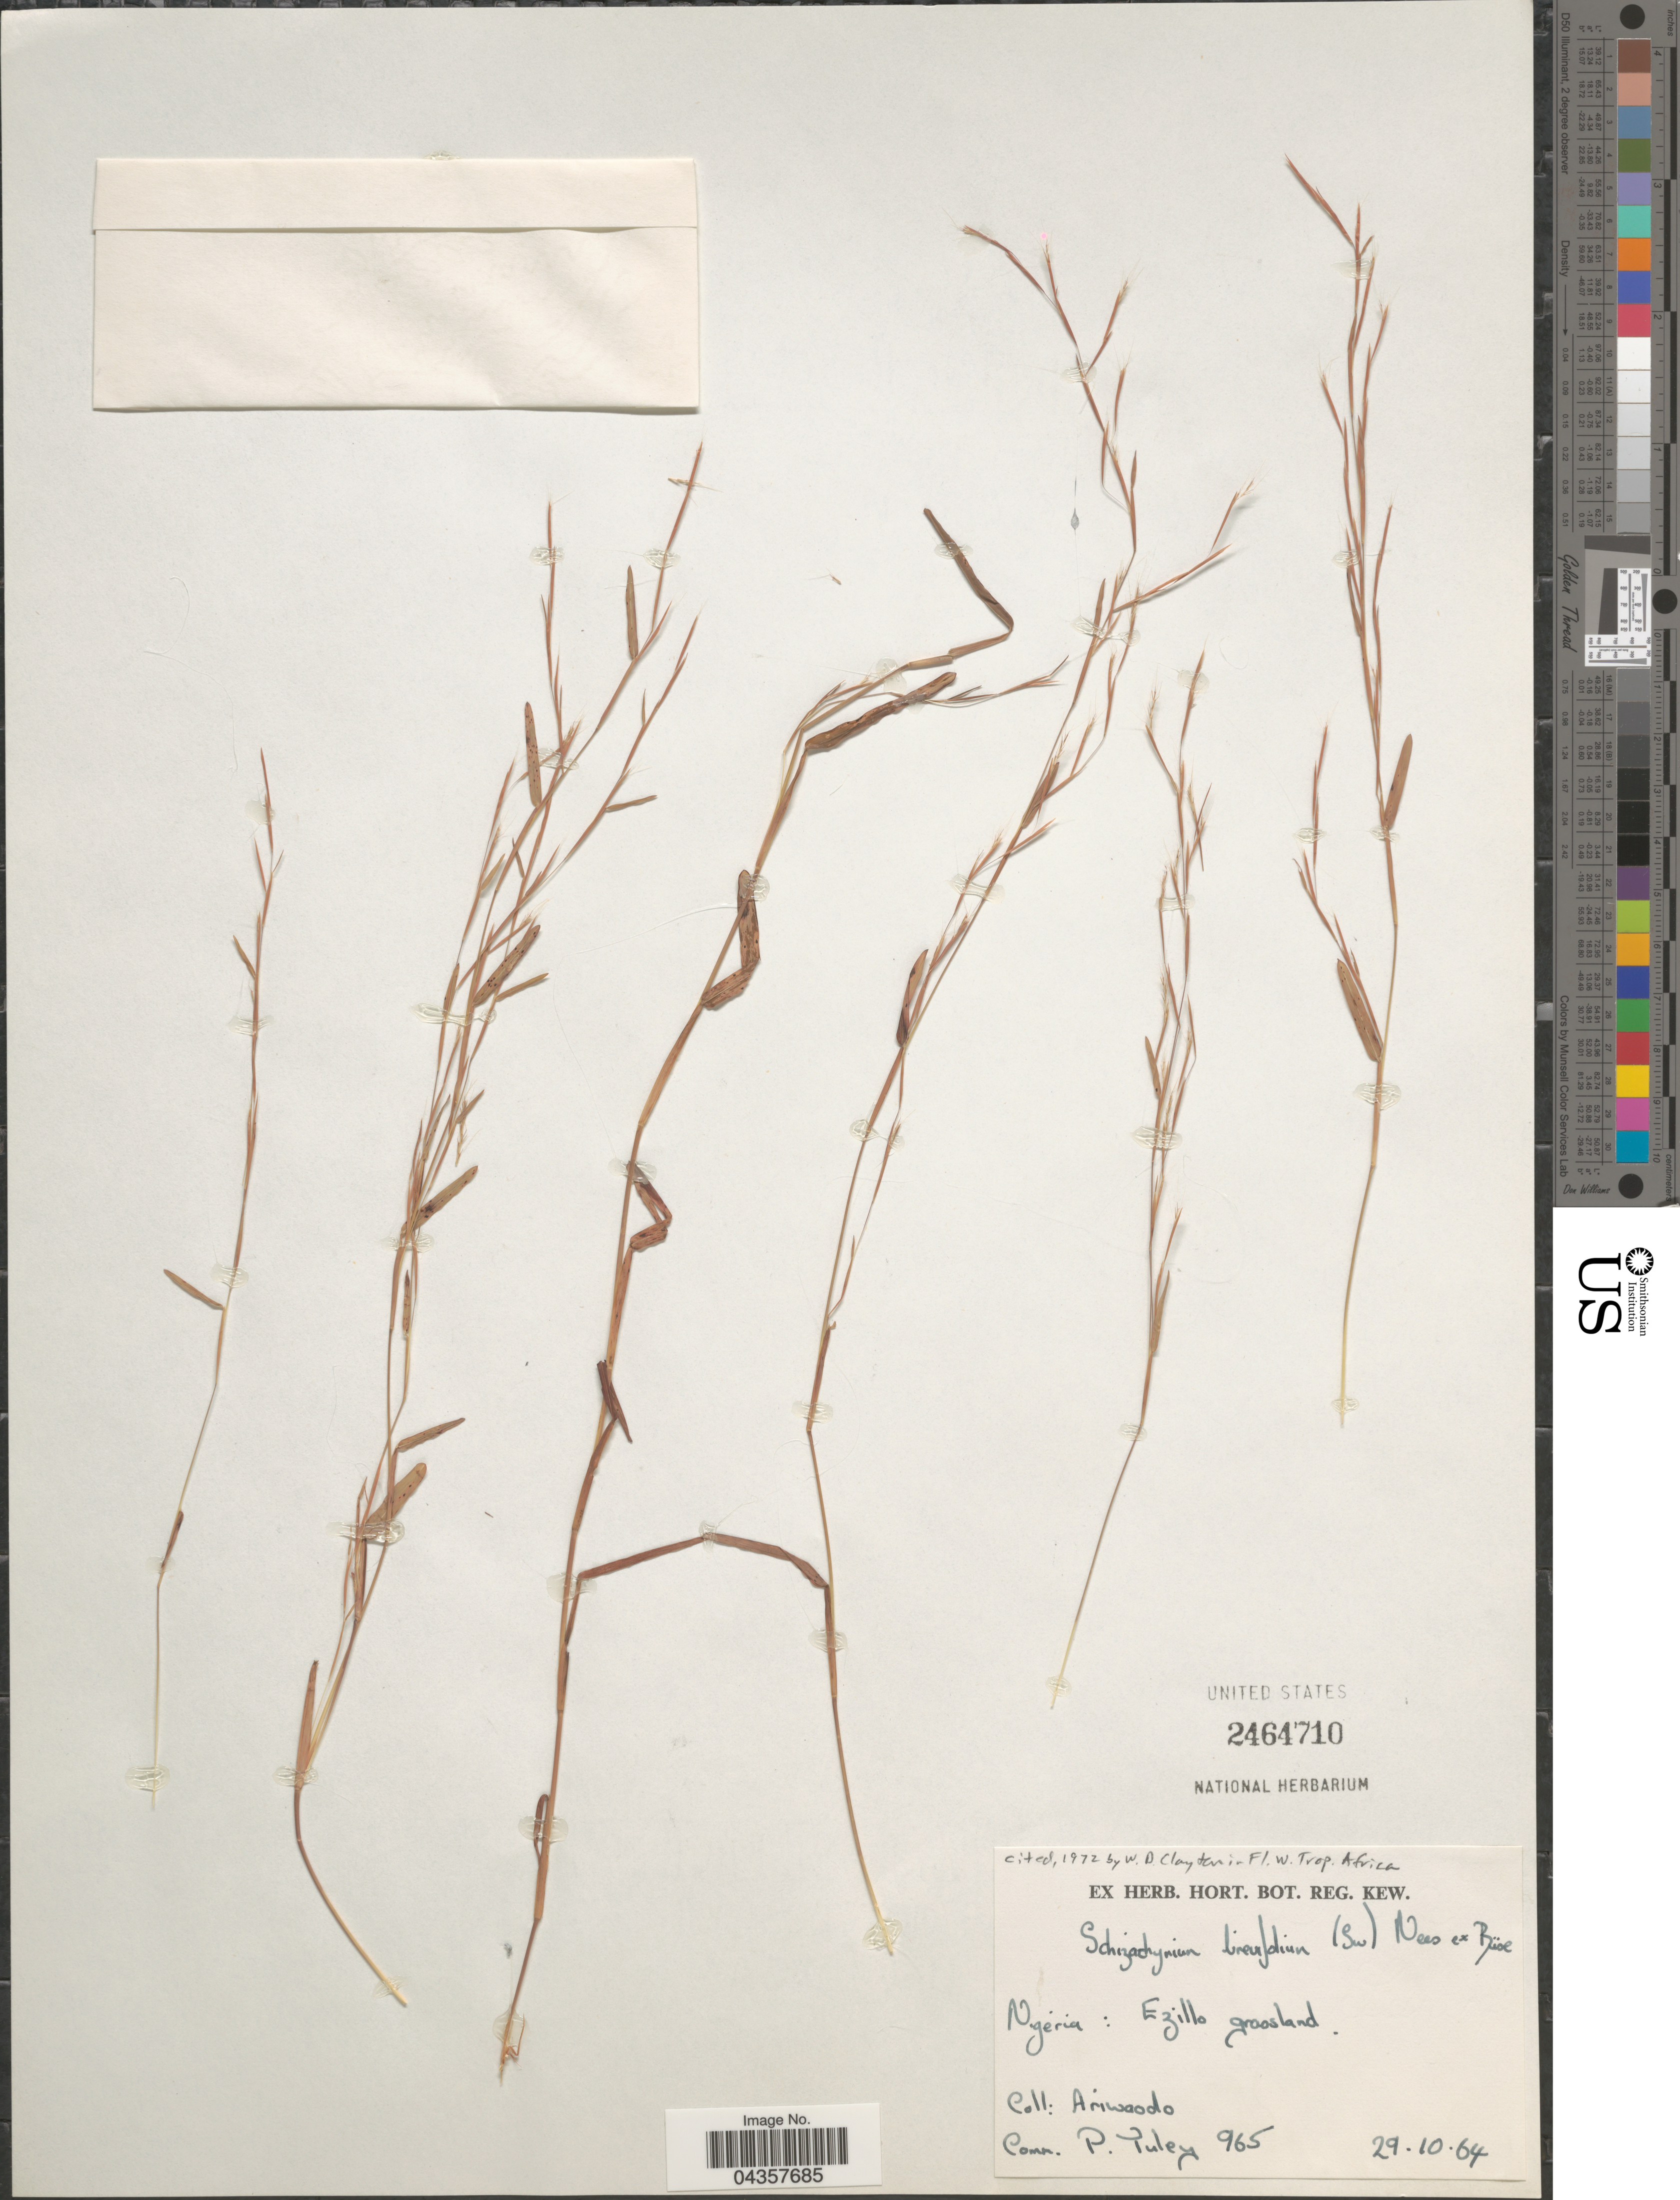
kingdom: Plantae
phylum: Tracheophyta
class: Liliopsida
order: Poales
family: Poaceae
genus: Schizachyrium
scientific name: Schizachyrium brevifolium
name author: (Sw.) Nees ex Büse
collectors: Ariwaodo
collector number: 965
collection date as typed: Transcribed d/m/y: 29/10/64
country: Nigeria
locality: Ezillo groosland.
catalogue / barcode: US 2464710